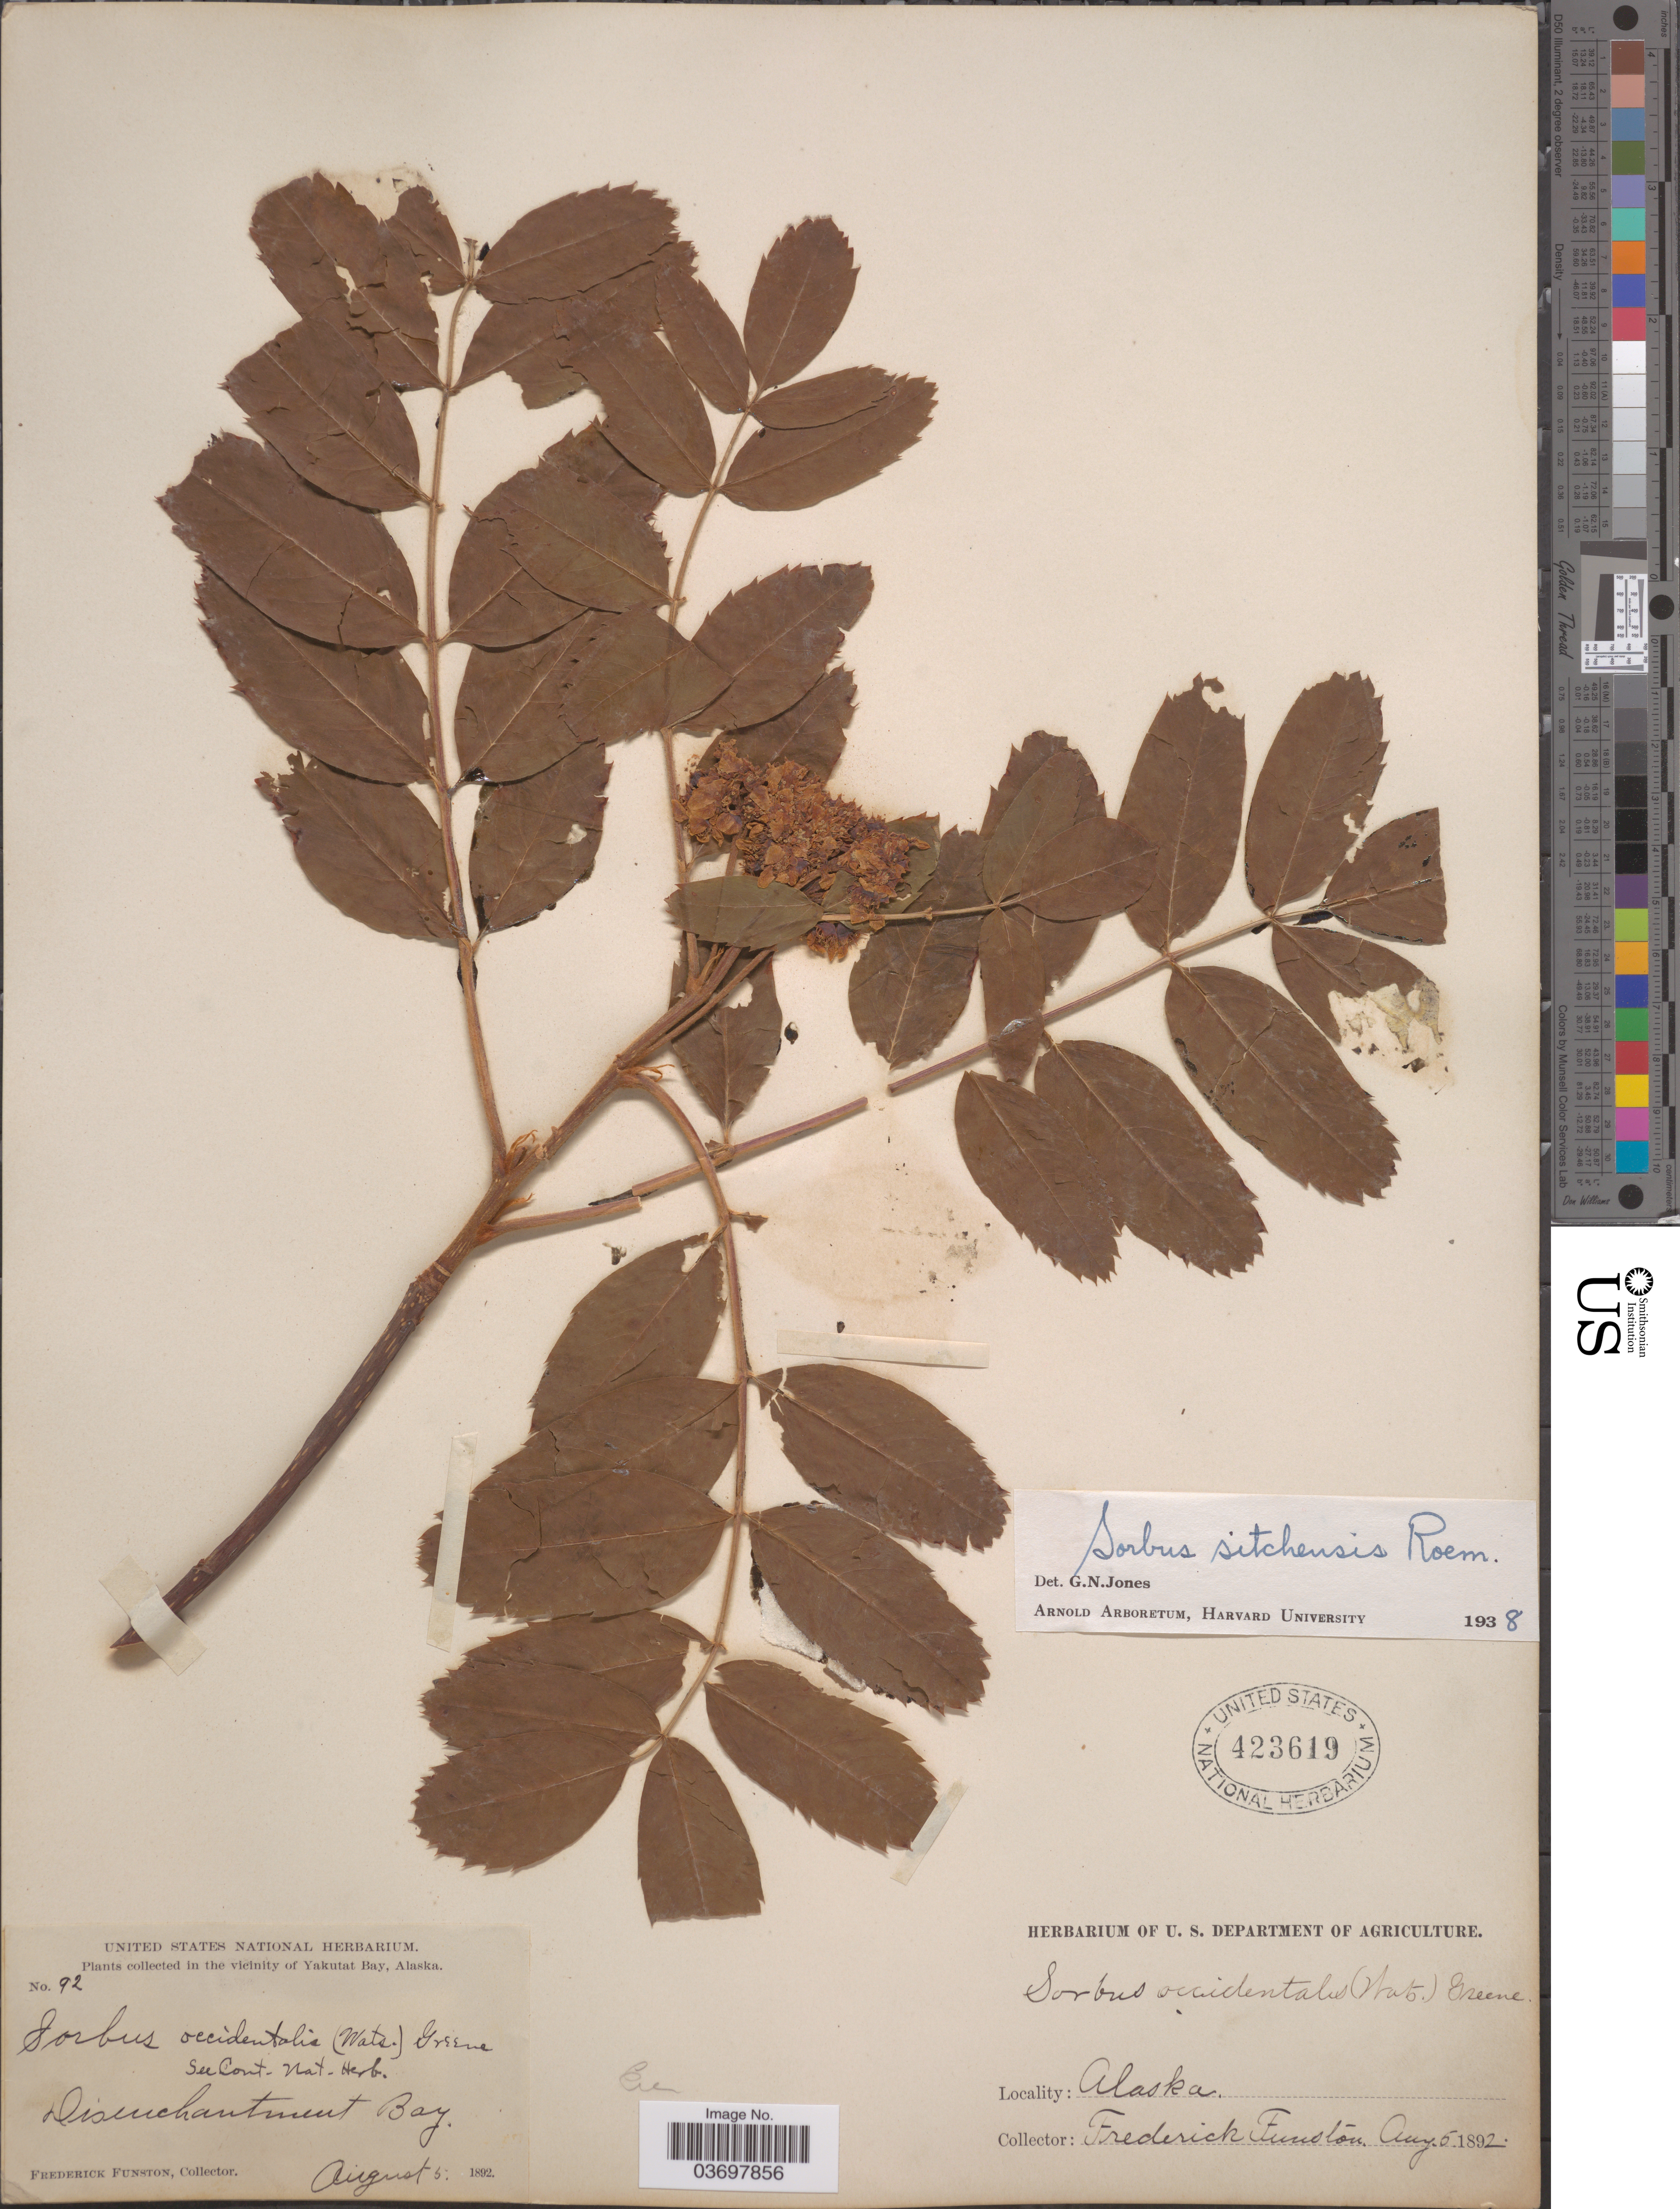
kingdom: Plantae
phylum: Tracheophyta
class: Magnoliopsida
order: Rosales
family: Rosaceae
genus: Sorbus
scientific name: Sorbus sitchensis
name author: M. Roem.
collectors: F. Funston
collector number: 92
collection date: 1892-08-05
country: United States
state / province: Alaska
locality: Vicinity of Yakutat Bay. Disenchantment Bay.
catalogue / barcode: US 423619